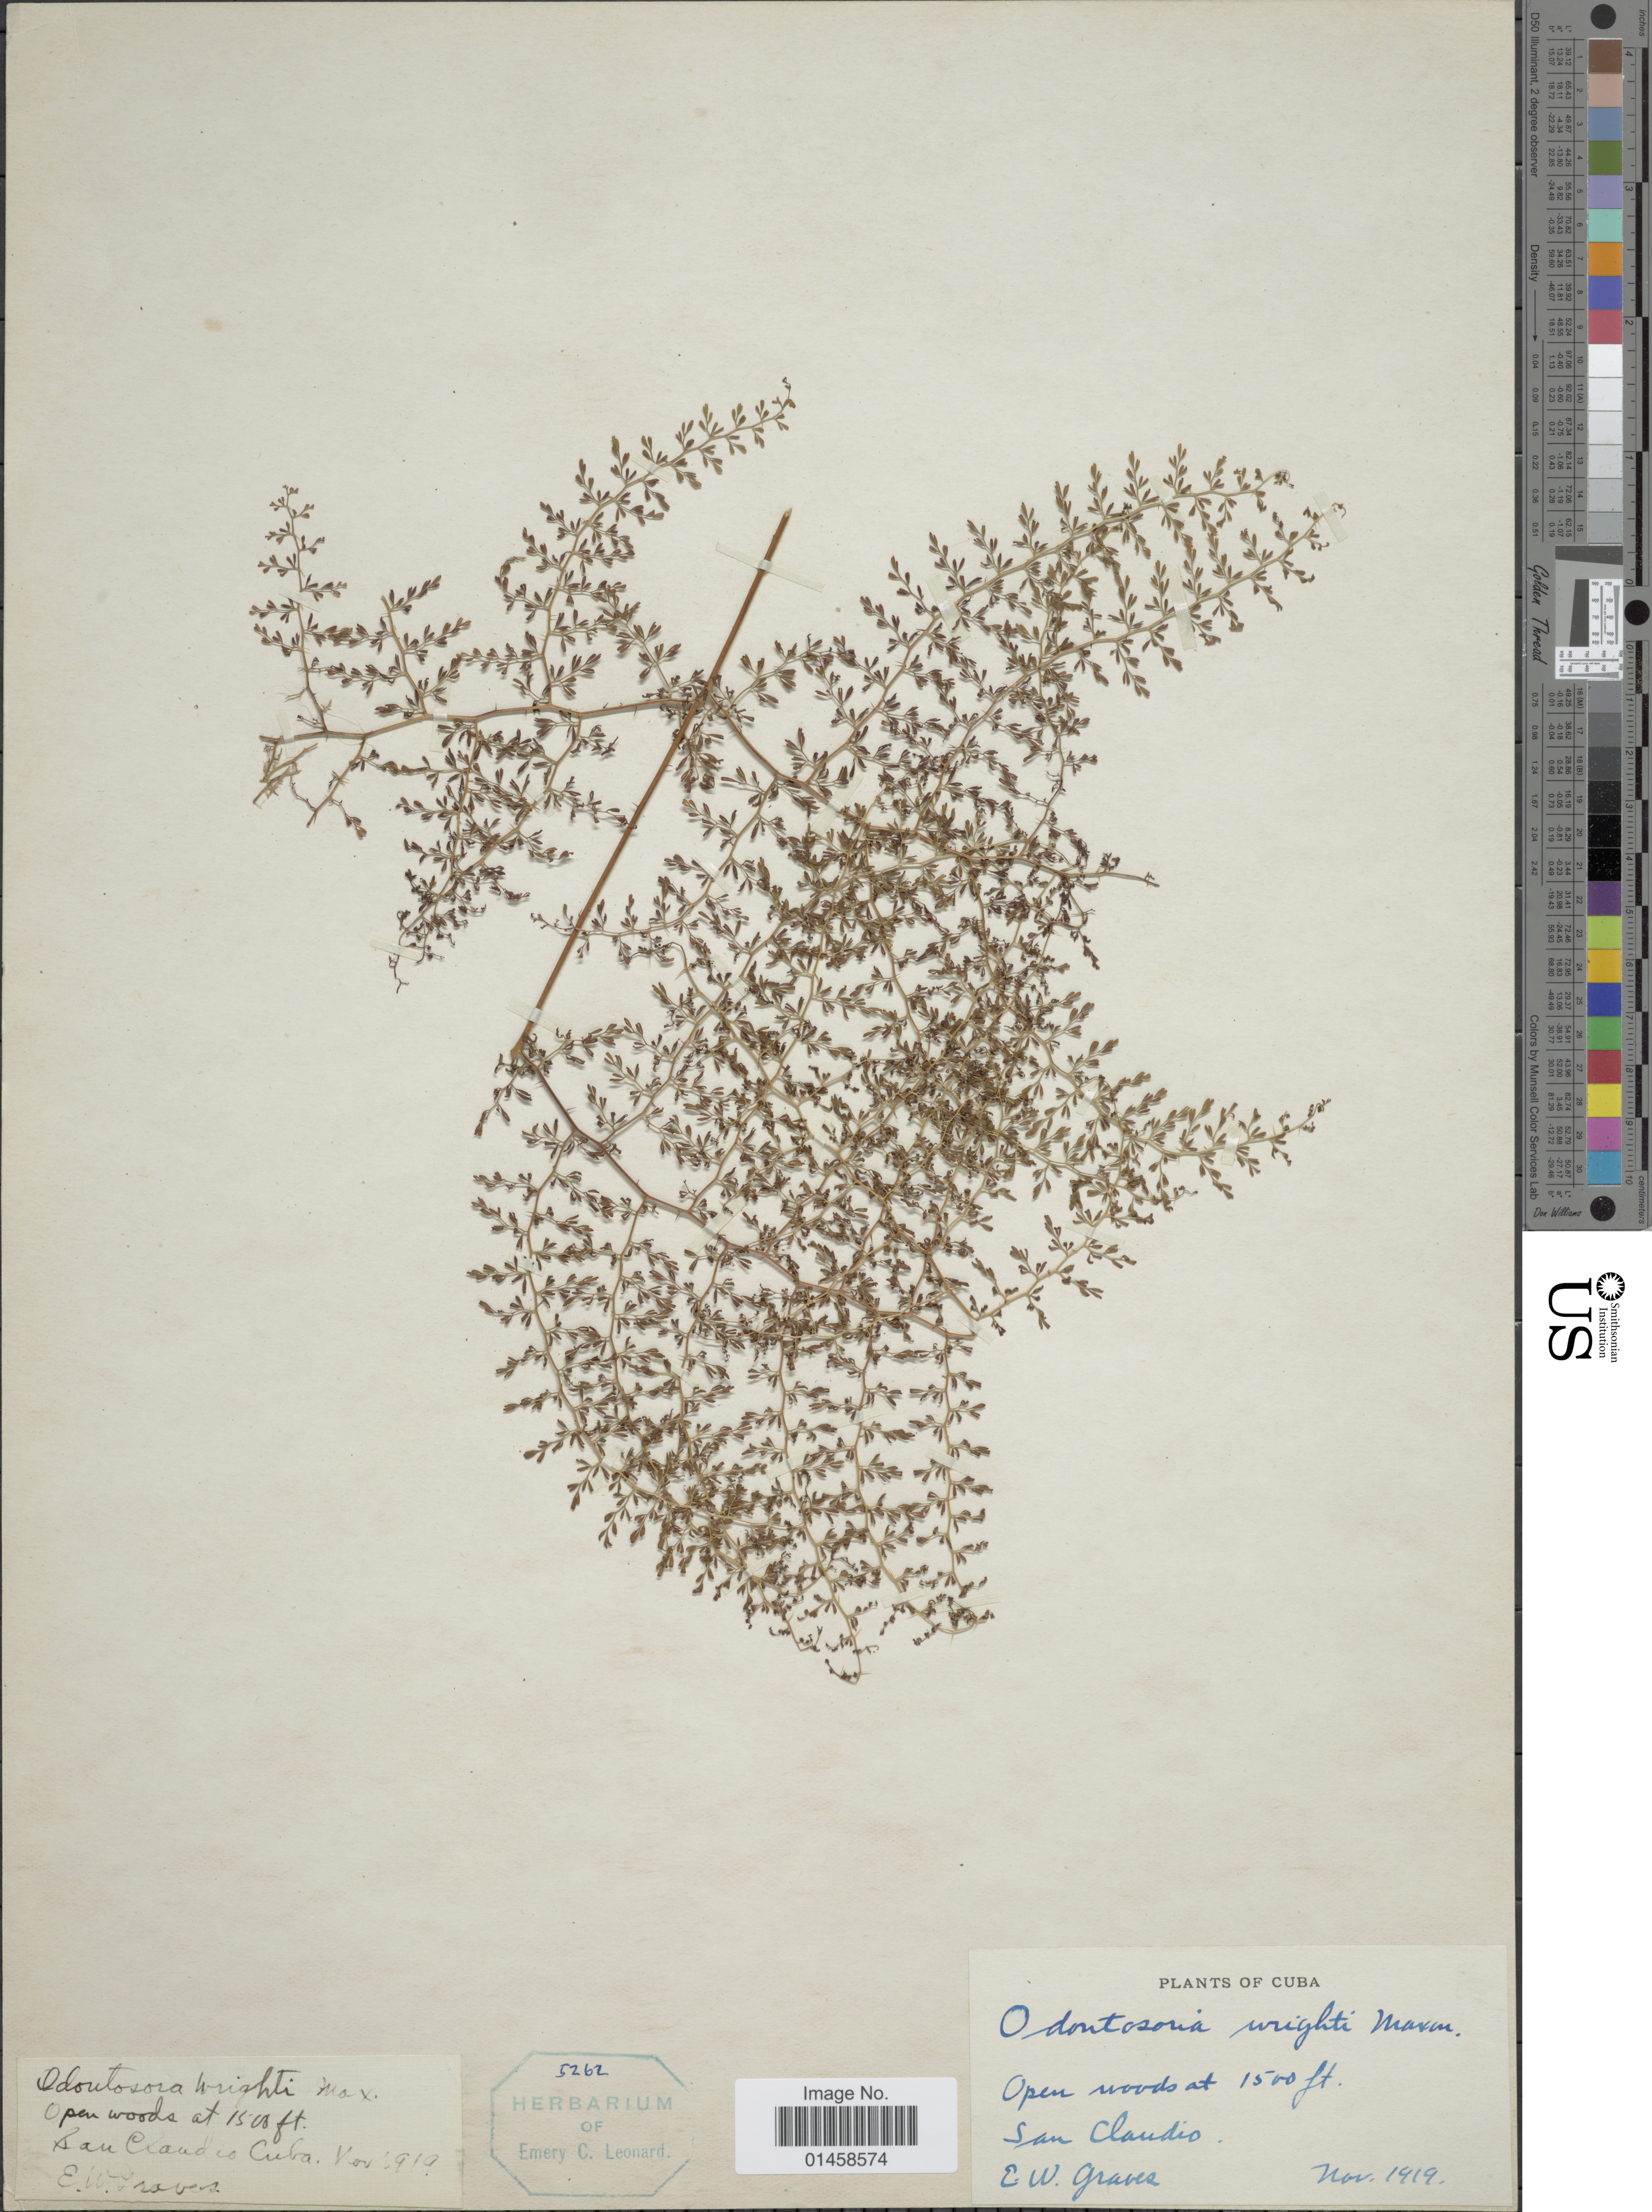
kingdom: Plantae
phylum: Tracheophyta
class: Polypodiopsida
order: Polypodiales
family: Lindsaeaceae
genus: Odontosoria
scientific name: Odontosoria wrightiana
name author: Maxon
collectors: E. Graves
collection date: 1919-11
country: Cuba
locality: San Claudio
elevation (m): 457